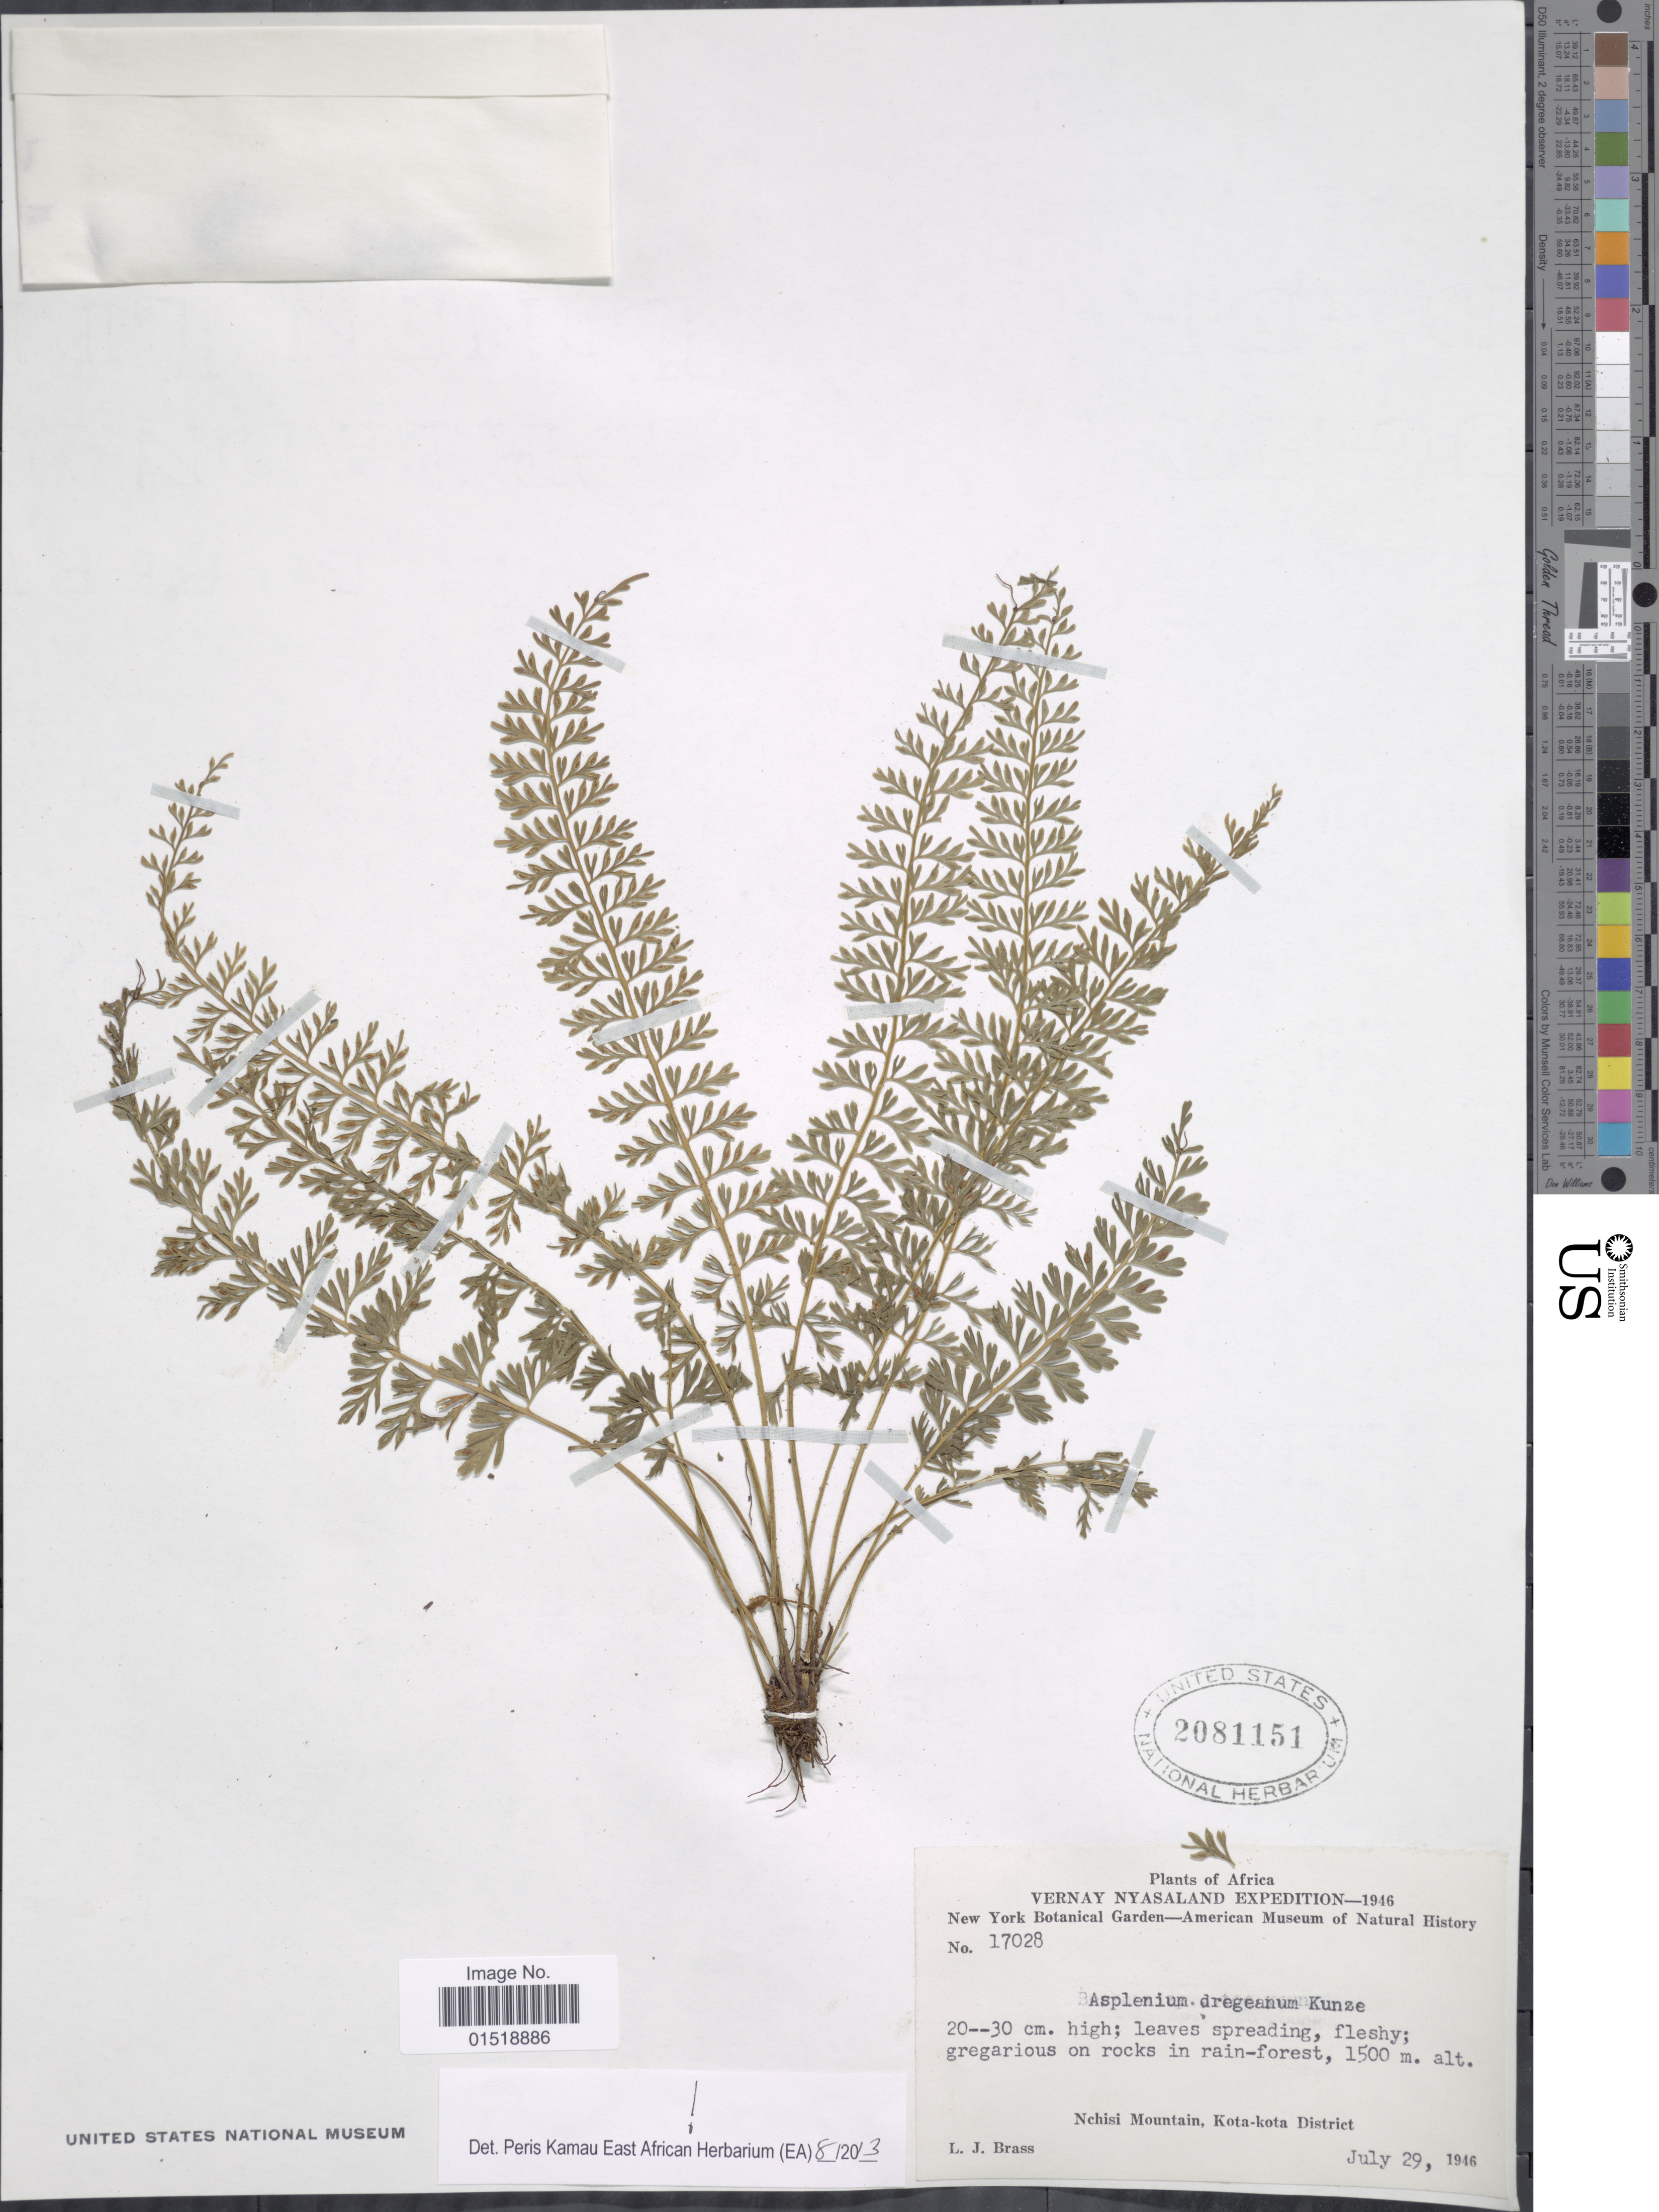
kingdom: Plantae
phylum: Tracheophyta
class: Polypodiopsida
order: Polypodiales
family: Aspleniaceae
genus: Asplenium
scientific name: Asplenium dregeanum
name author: Kunze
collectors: L. J. Brass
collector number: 17028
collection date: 1946-07-29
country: Malawi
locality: Africa. Nchisi Mountain, Kota-kota District.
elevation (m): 1500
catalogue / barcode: US 2081151